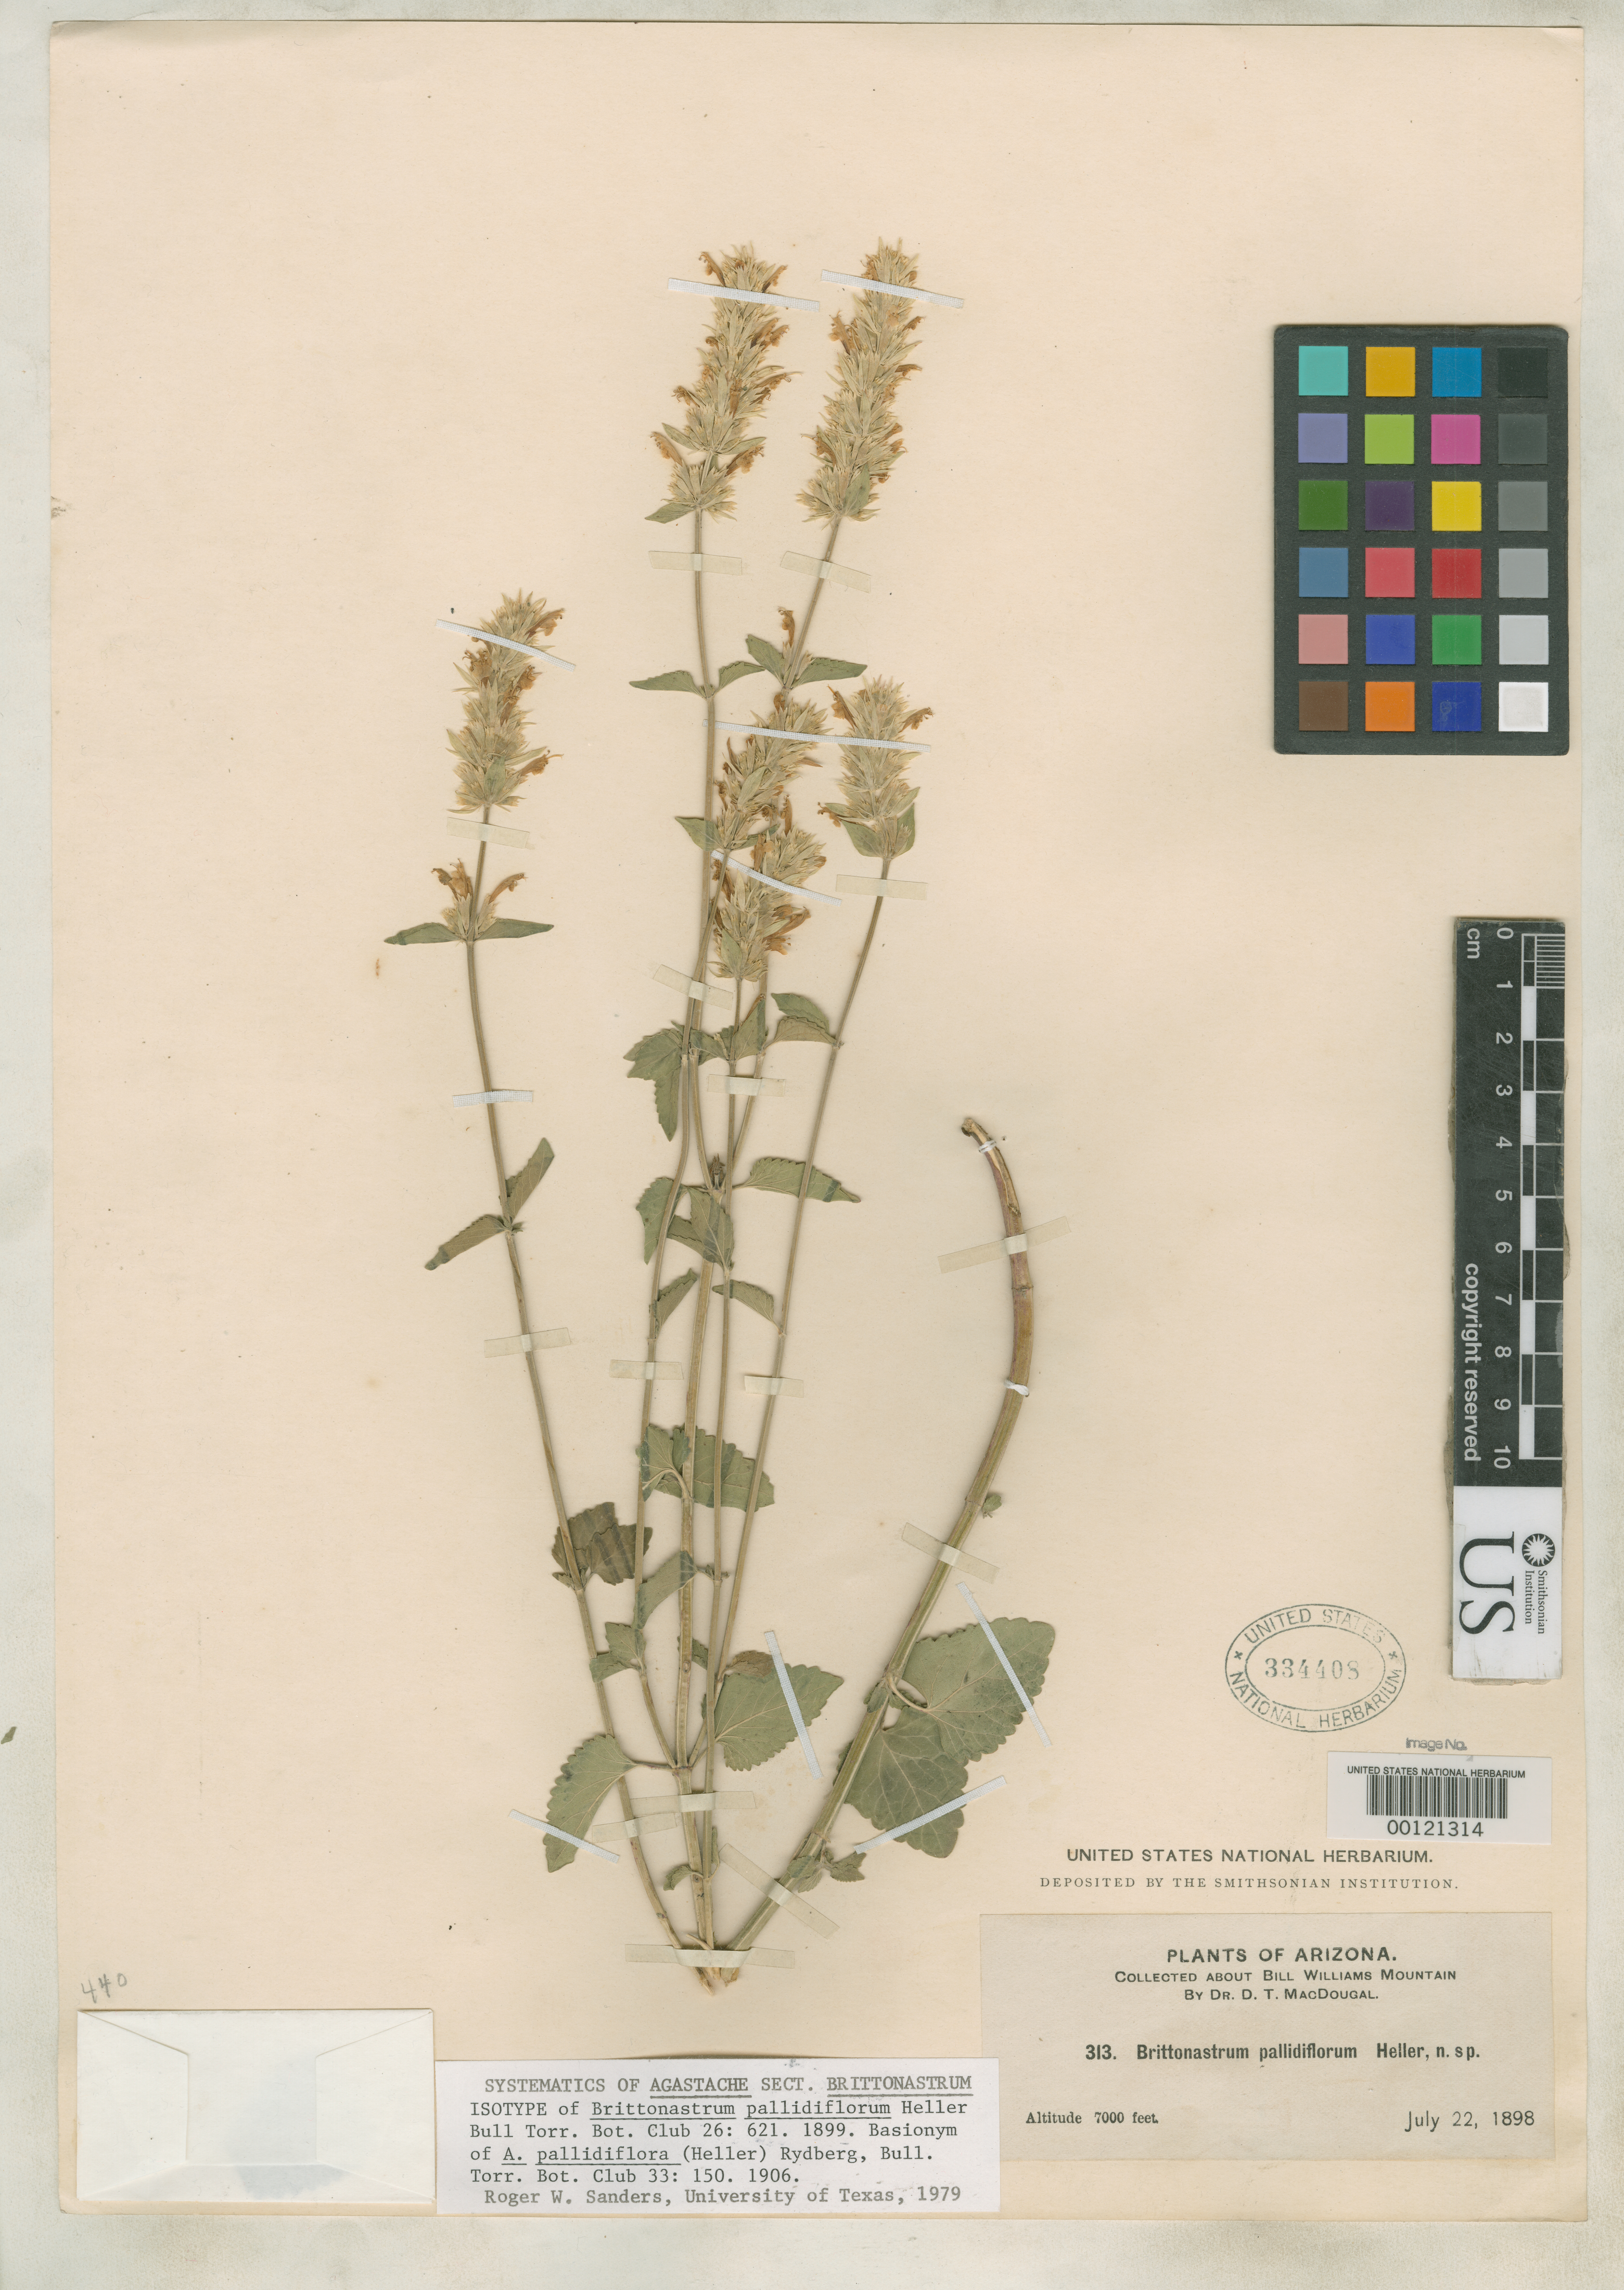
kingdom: Plantae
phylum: Tracheophyta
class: Magnoliopsida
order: Lamiales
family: Lamiaceae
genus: Brittonastrum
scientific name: Brittonastrum pallidiflorum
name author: A. Heller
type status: Isotype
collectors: D. T. MacDougal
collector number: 313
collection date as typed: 22 Jul 1898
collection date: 1898-07-22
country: United States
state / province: Arizona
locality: Bill Williams Mountain.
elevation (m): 2134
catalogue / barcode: US 334408